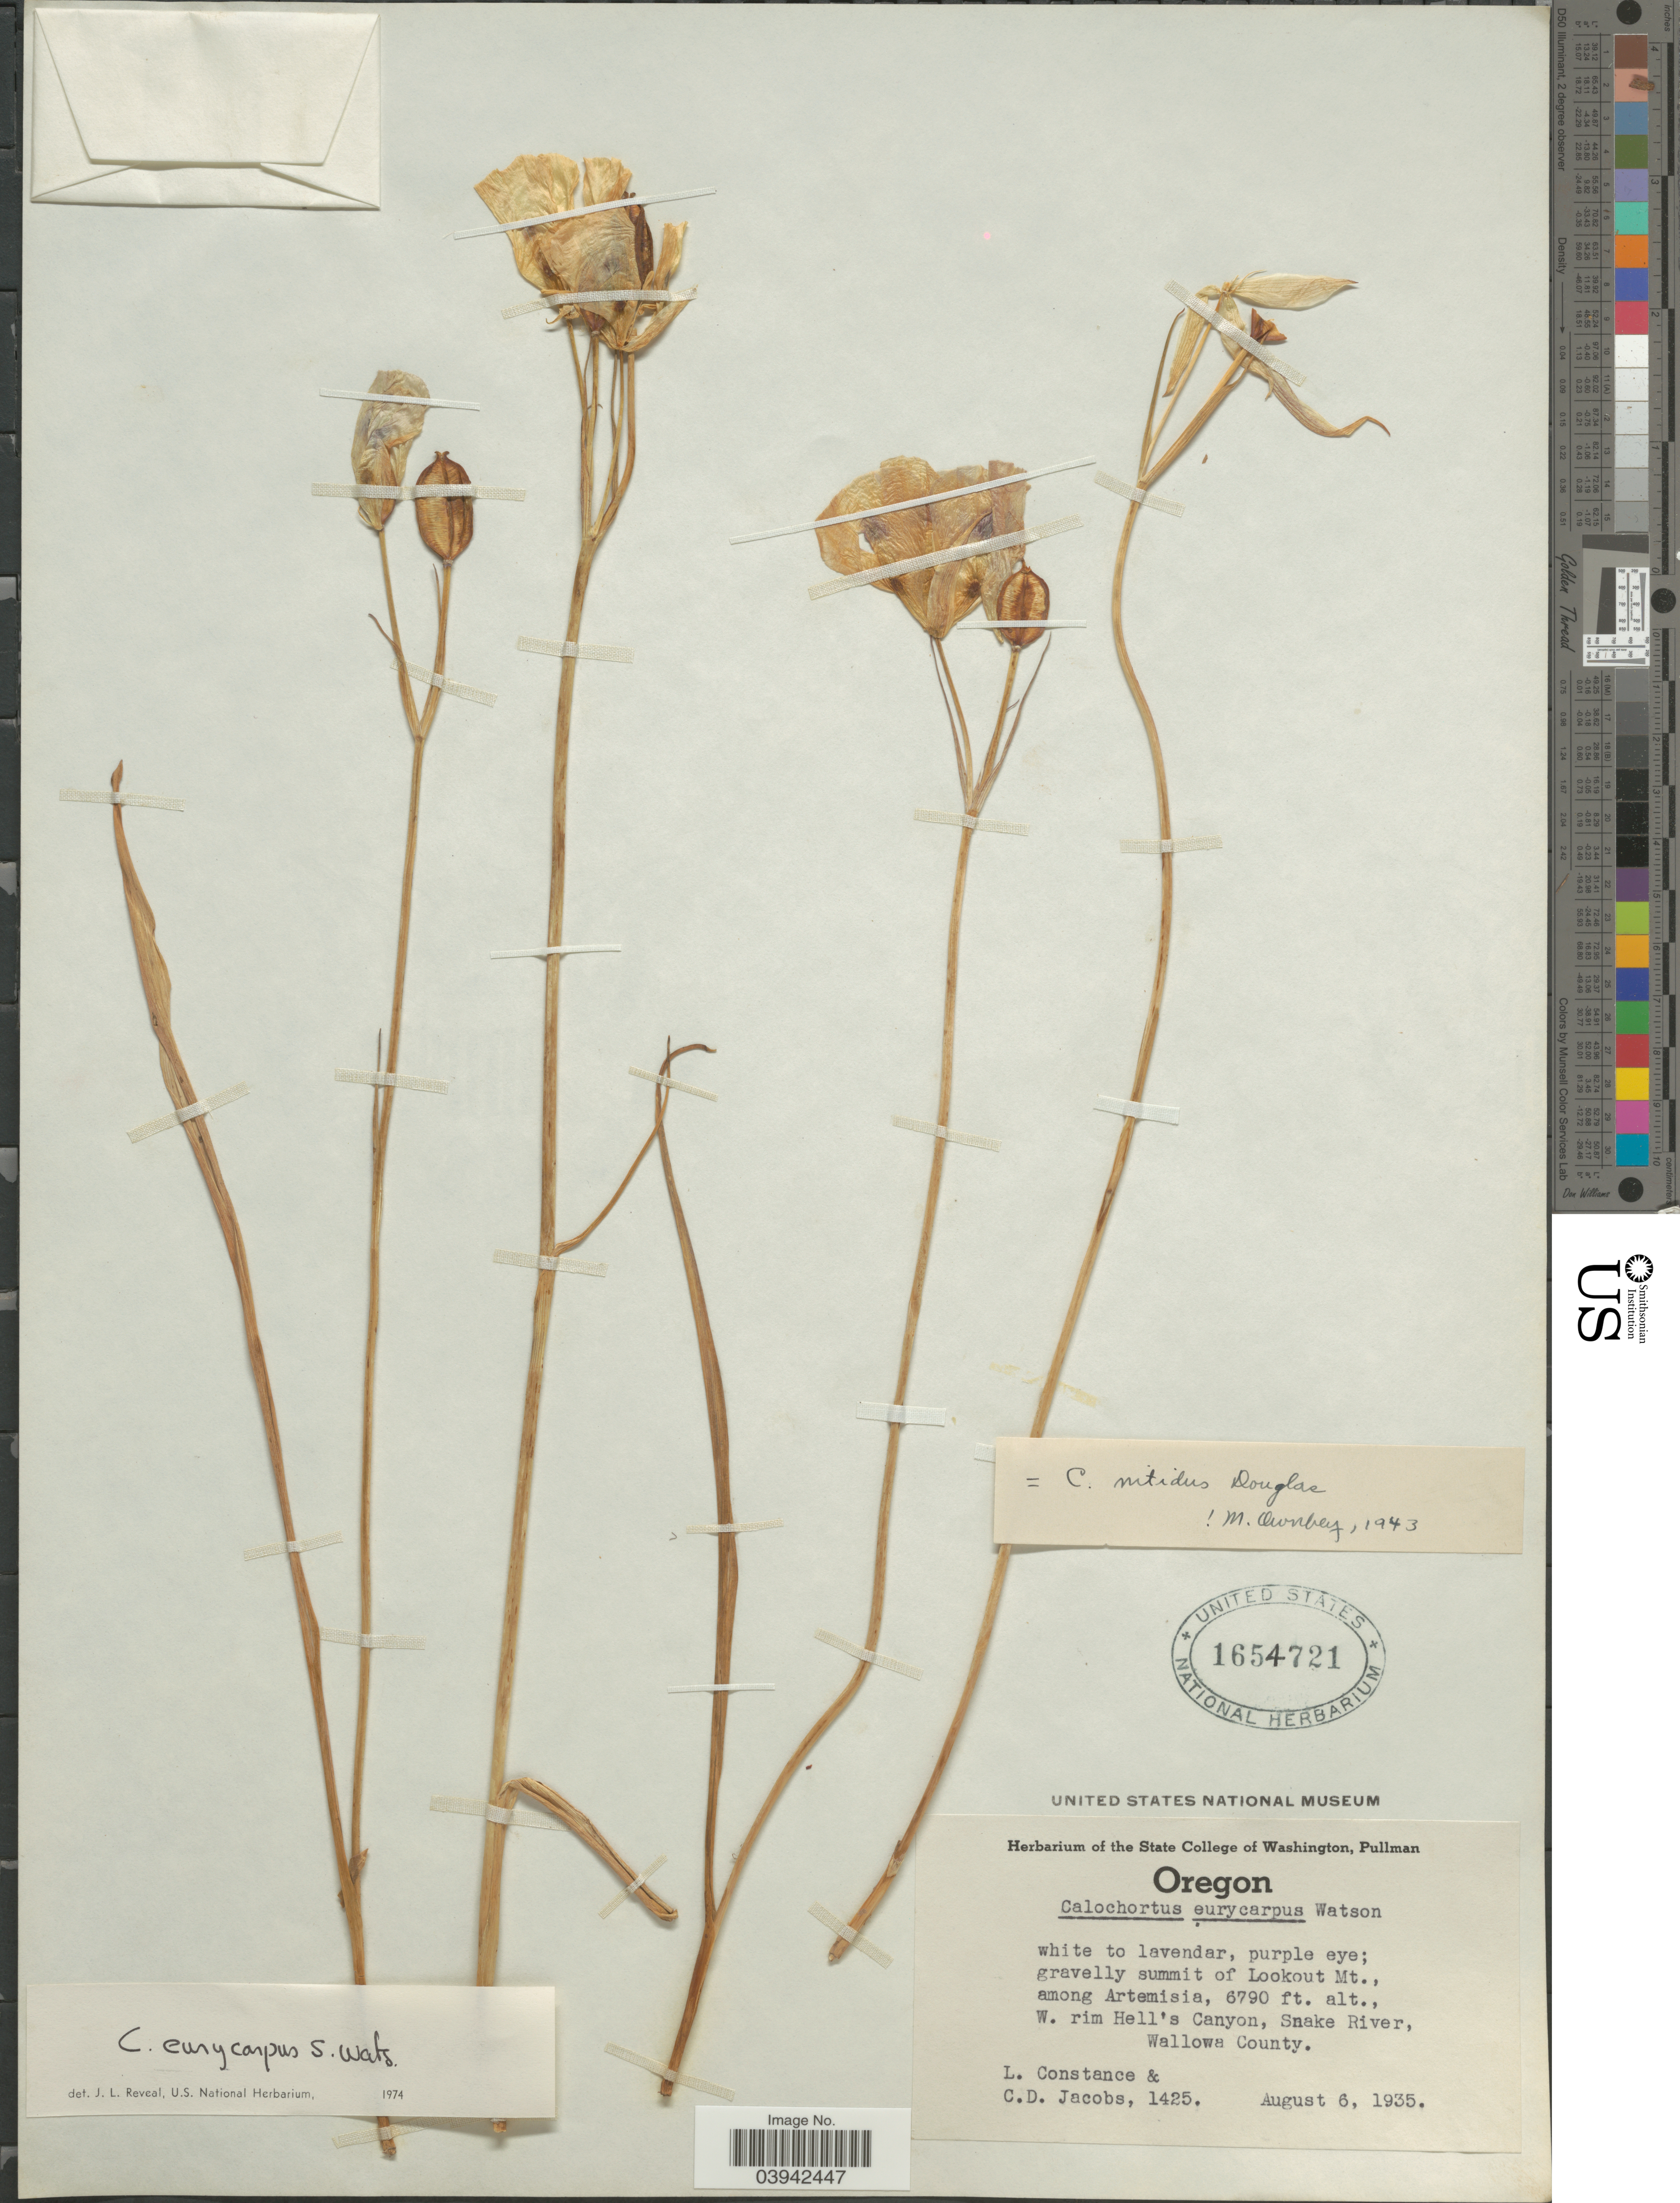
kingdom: Plantae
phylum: Tracheophyta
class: Liliopsida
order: Liliales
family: Liliaceae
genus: Calochortus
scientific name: Calochortus eurycarpus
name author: S. Watson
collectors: L. Constance & C. D. Jacobs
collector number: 1425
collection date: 1935-08-06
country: United States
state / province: Oregon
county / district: Wallowa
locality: Gravelly summit of Lookout Mt., W. rim Hell's Canyon, Snake River, Wallowa County.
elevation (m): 2070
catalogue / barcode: US 1654721